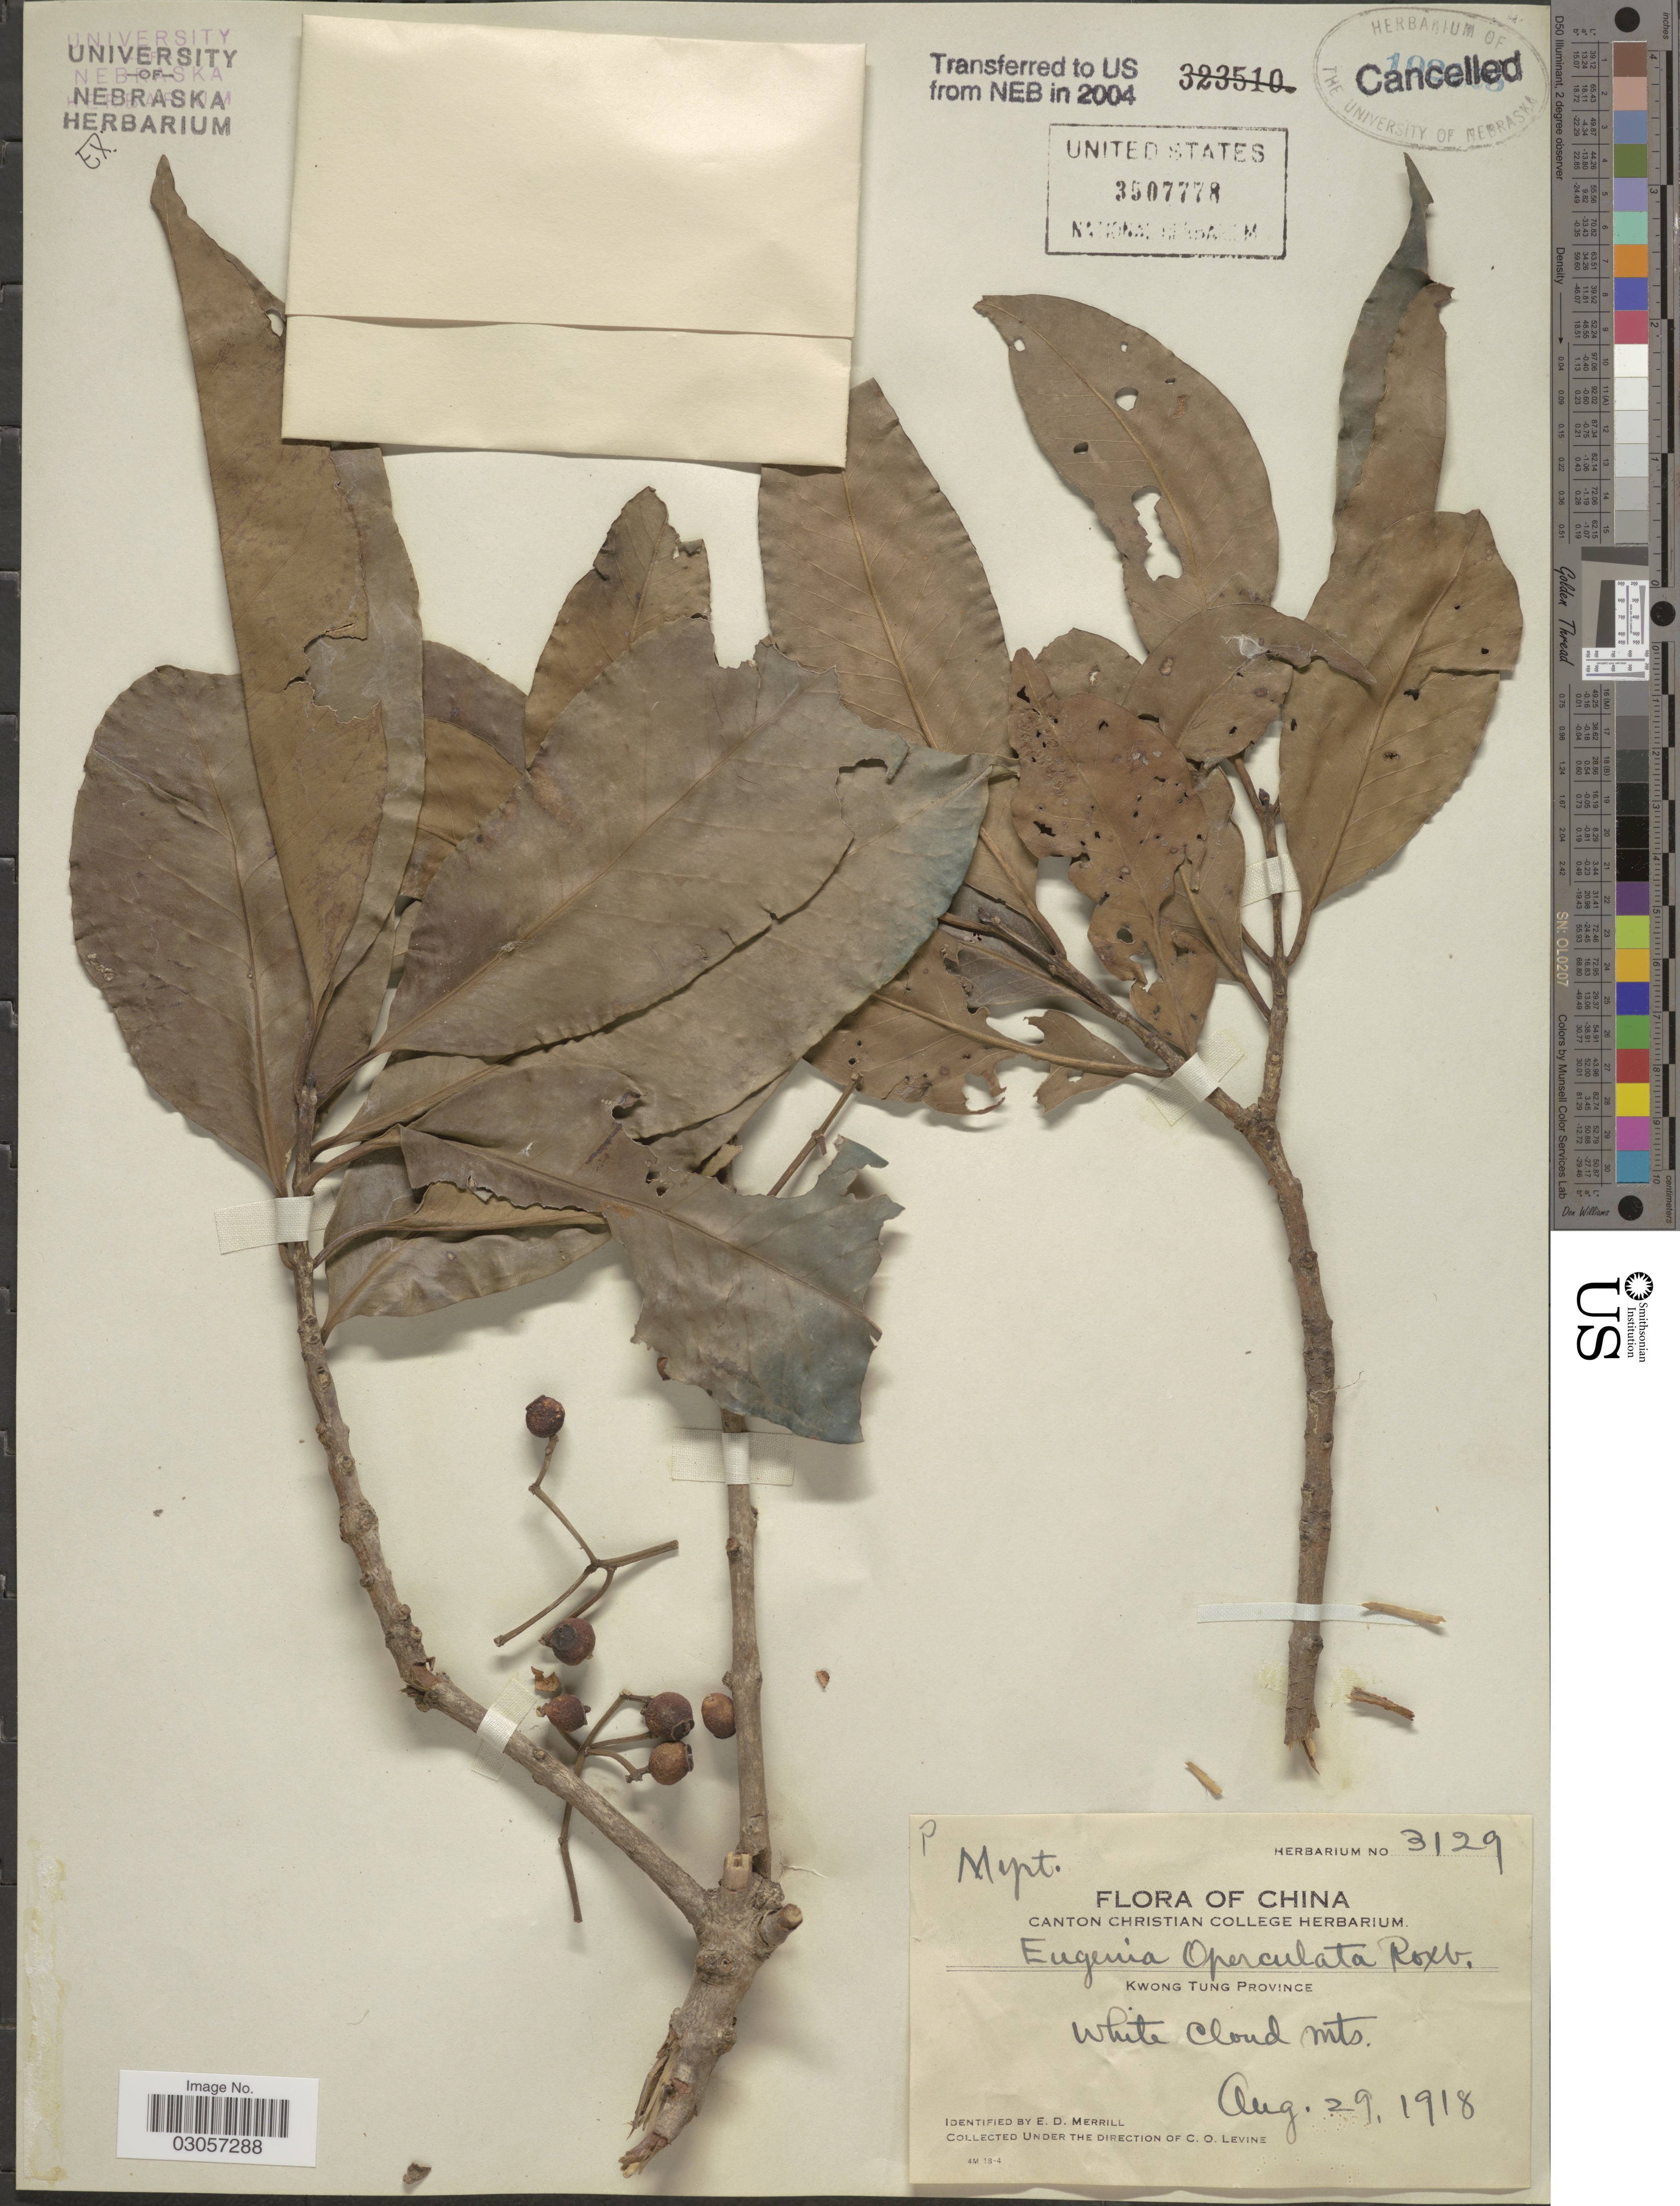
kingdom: Plantae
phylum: Tracheophyta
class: Magnoliopsida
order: Myrtales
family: Myrtaceae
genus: Syzygium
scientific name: Syzygium nervosum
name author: DC.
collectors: C. O. Levine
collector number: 3129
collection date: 1918-08-29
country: China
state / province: Guangdong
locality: Kwong Tung Province, White Cloud Mts.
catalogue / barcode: US 3507778